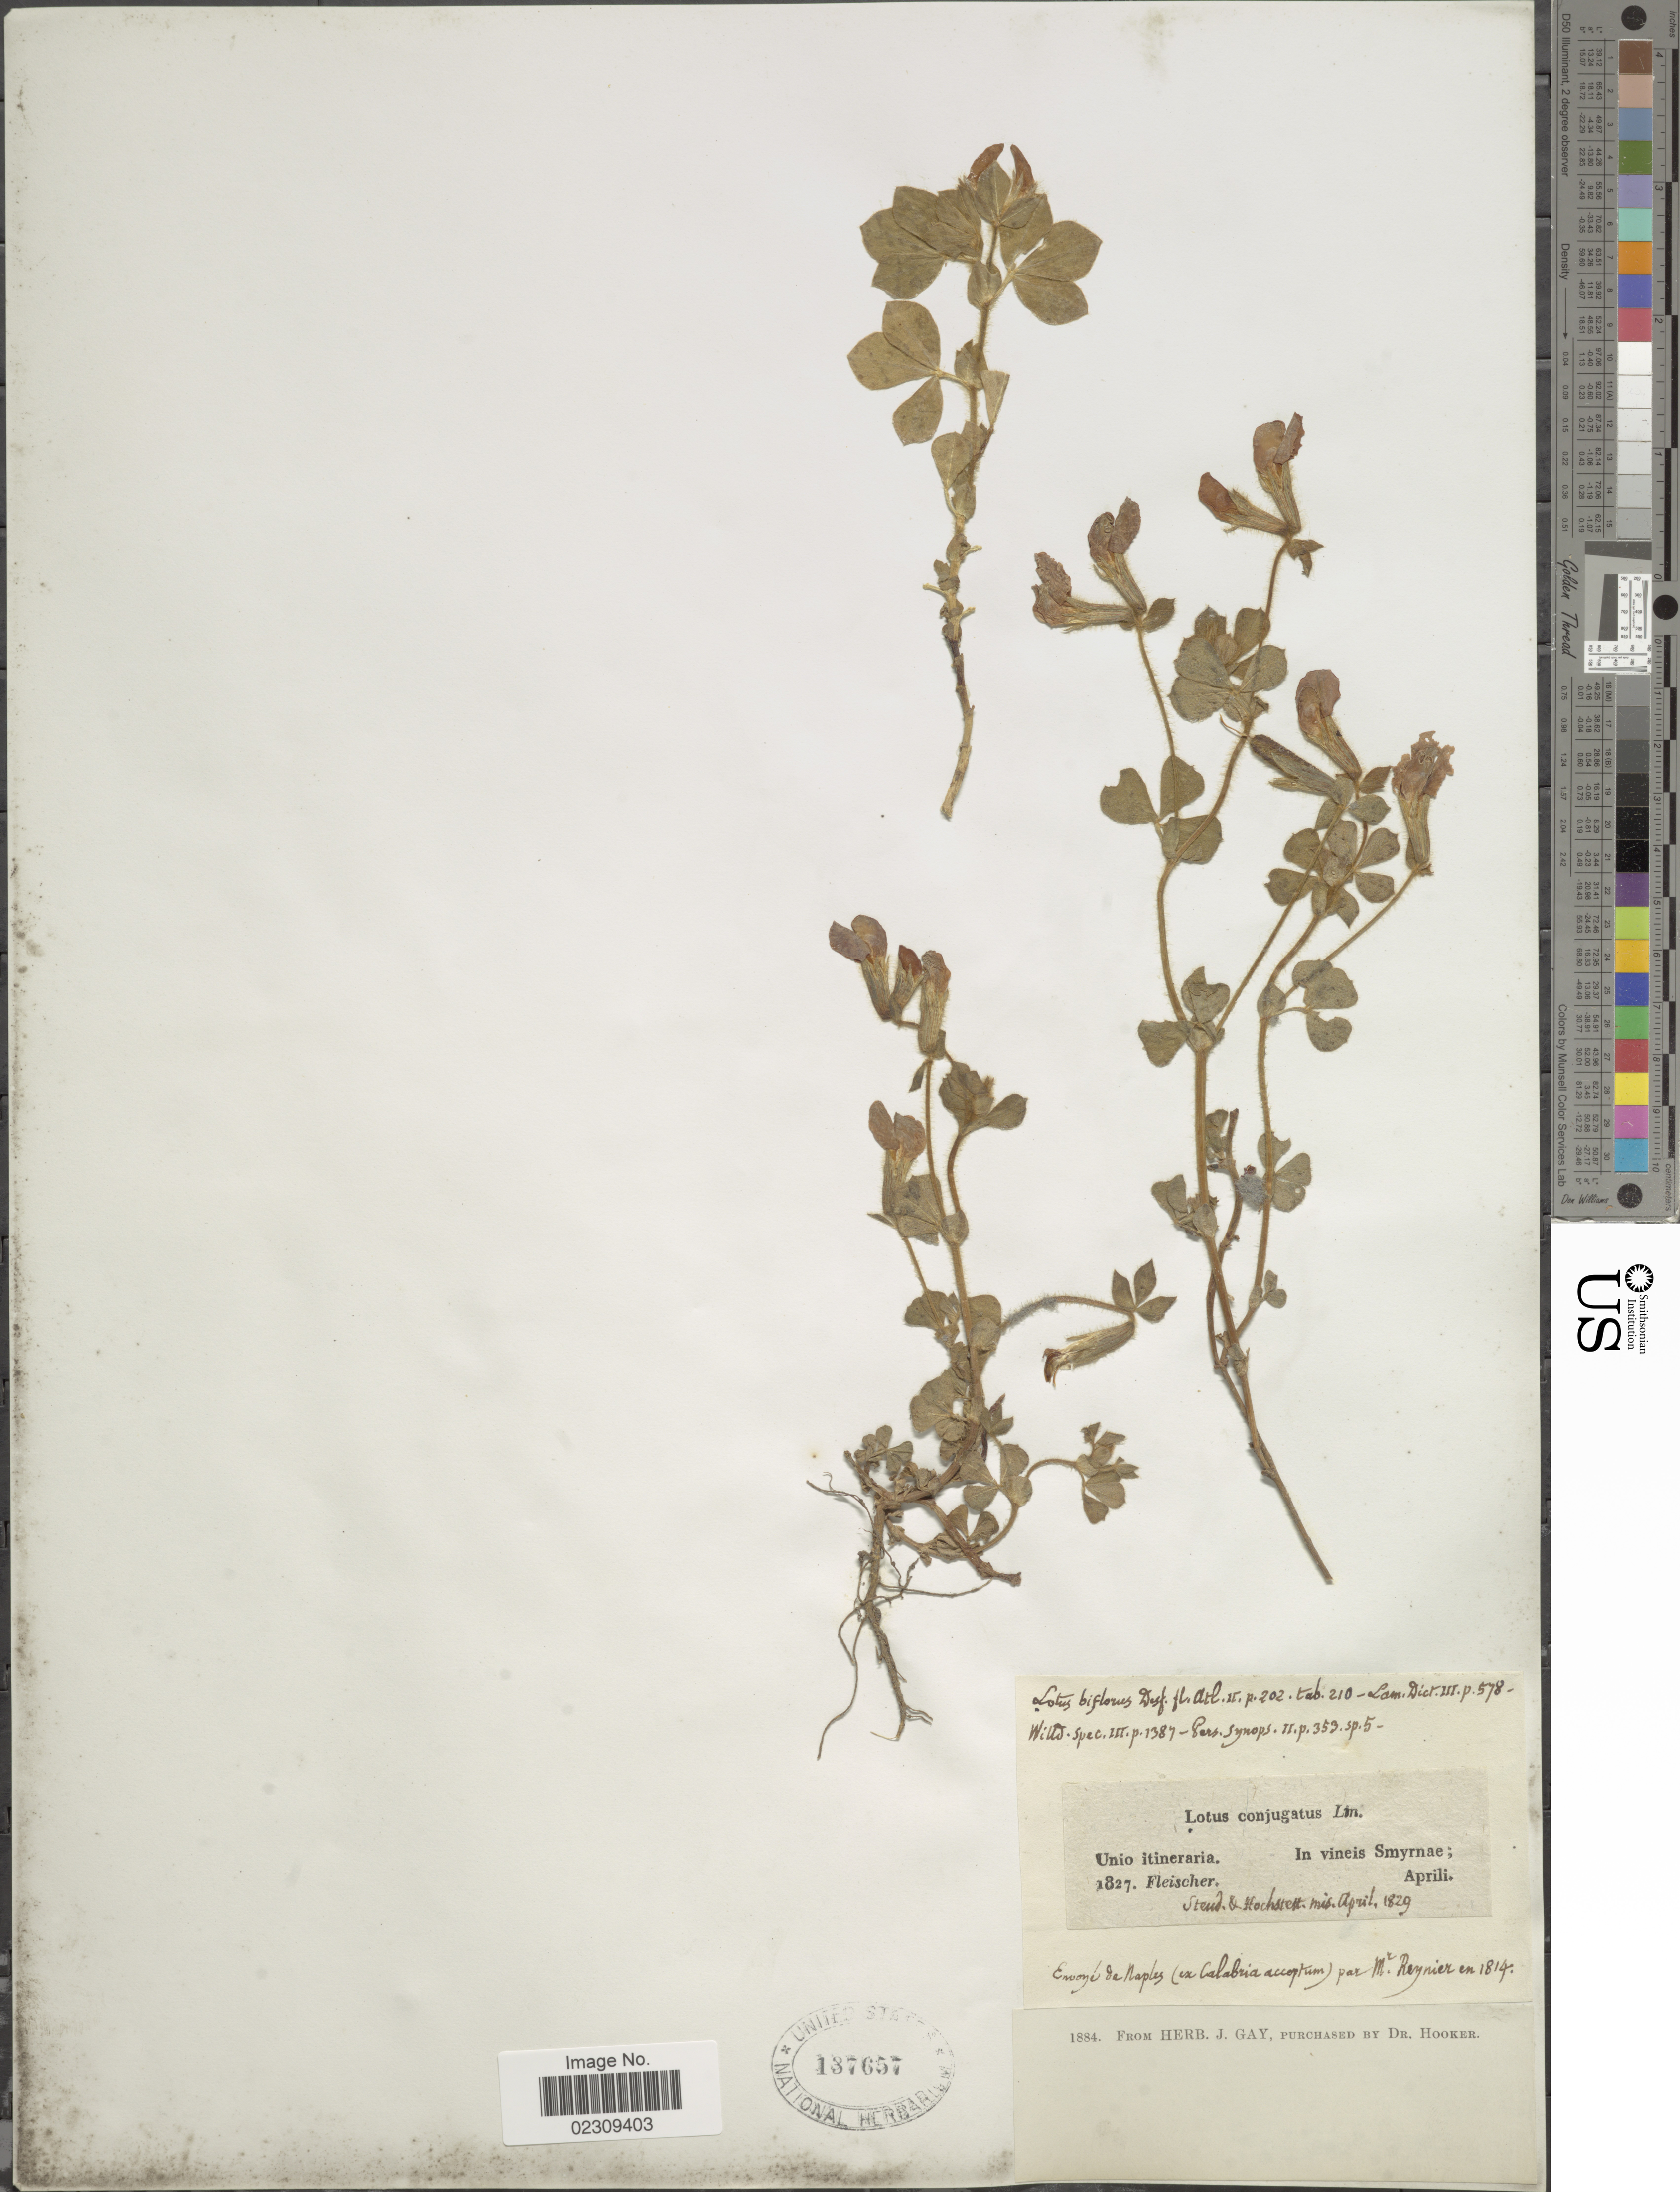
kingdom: Plantae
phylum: Tracheophyta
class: Magnoliopsida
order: Fabales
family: Fabaceae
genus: Tetragonolobus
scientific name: Tetragonolobus conjugatus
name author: (L.) Link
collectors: -- Fleischer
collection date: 1827-04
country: Turkey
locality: In vineis Smyrnae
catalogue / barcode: US 137657